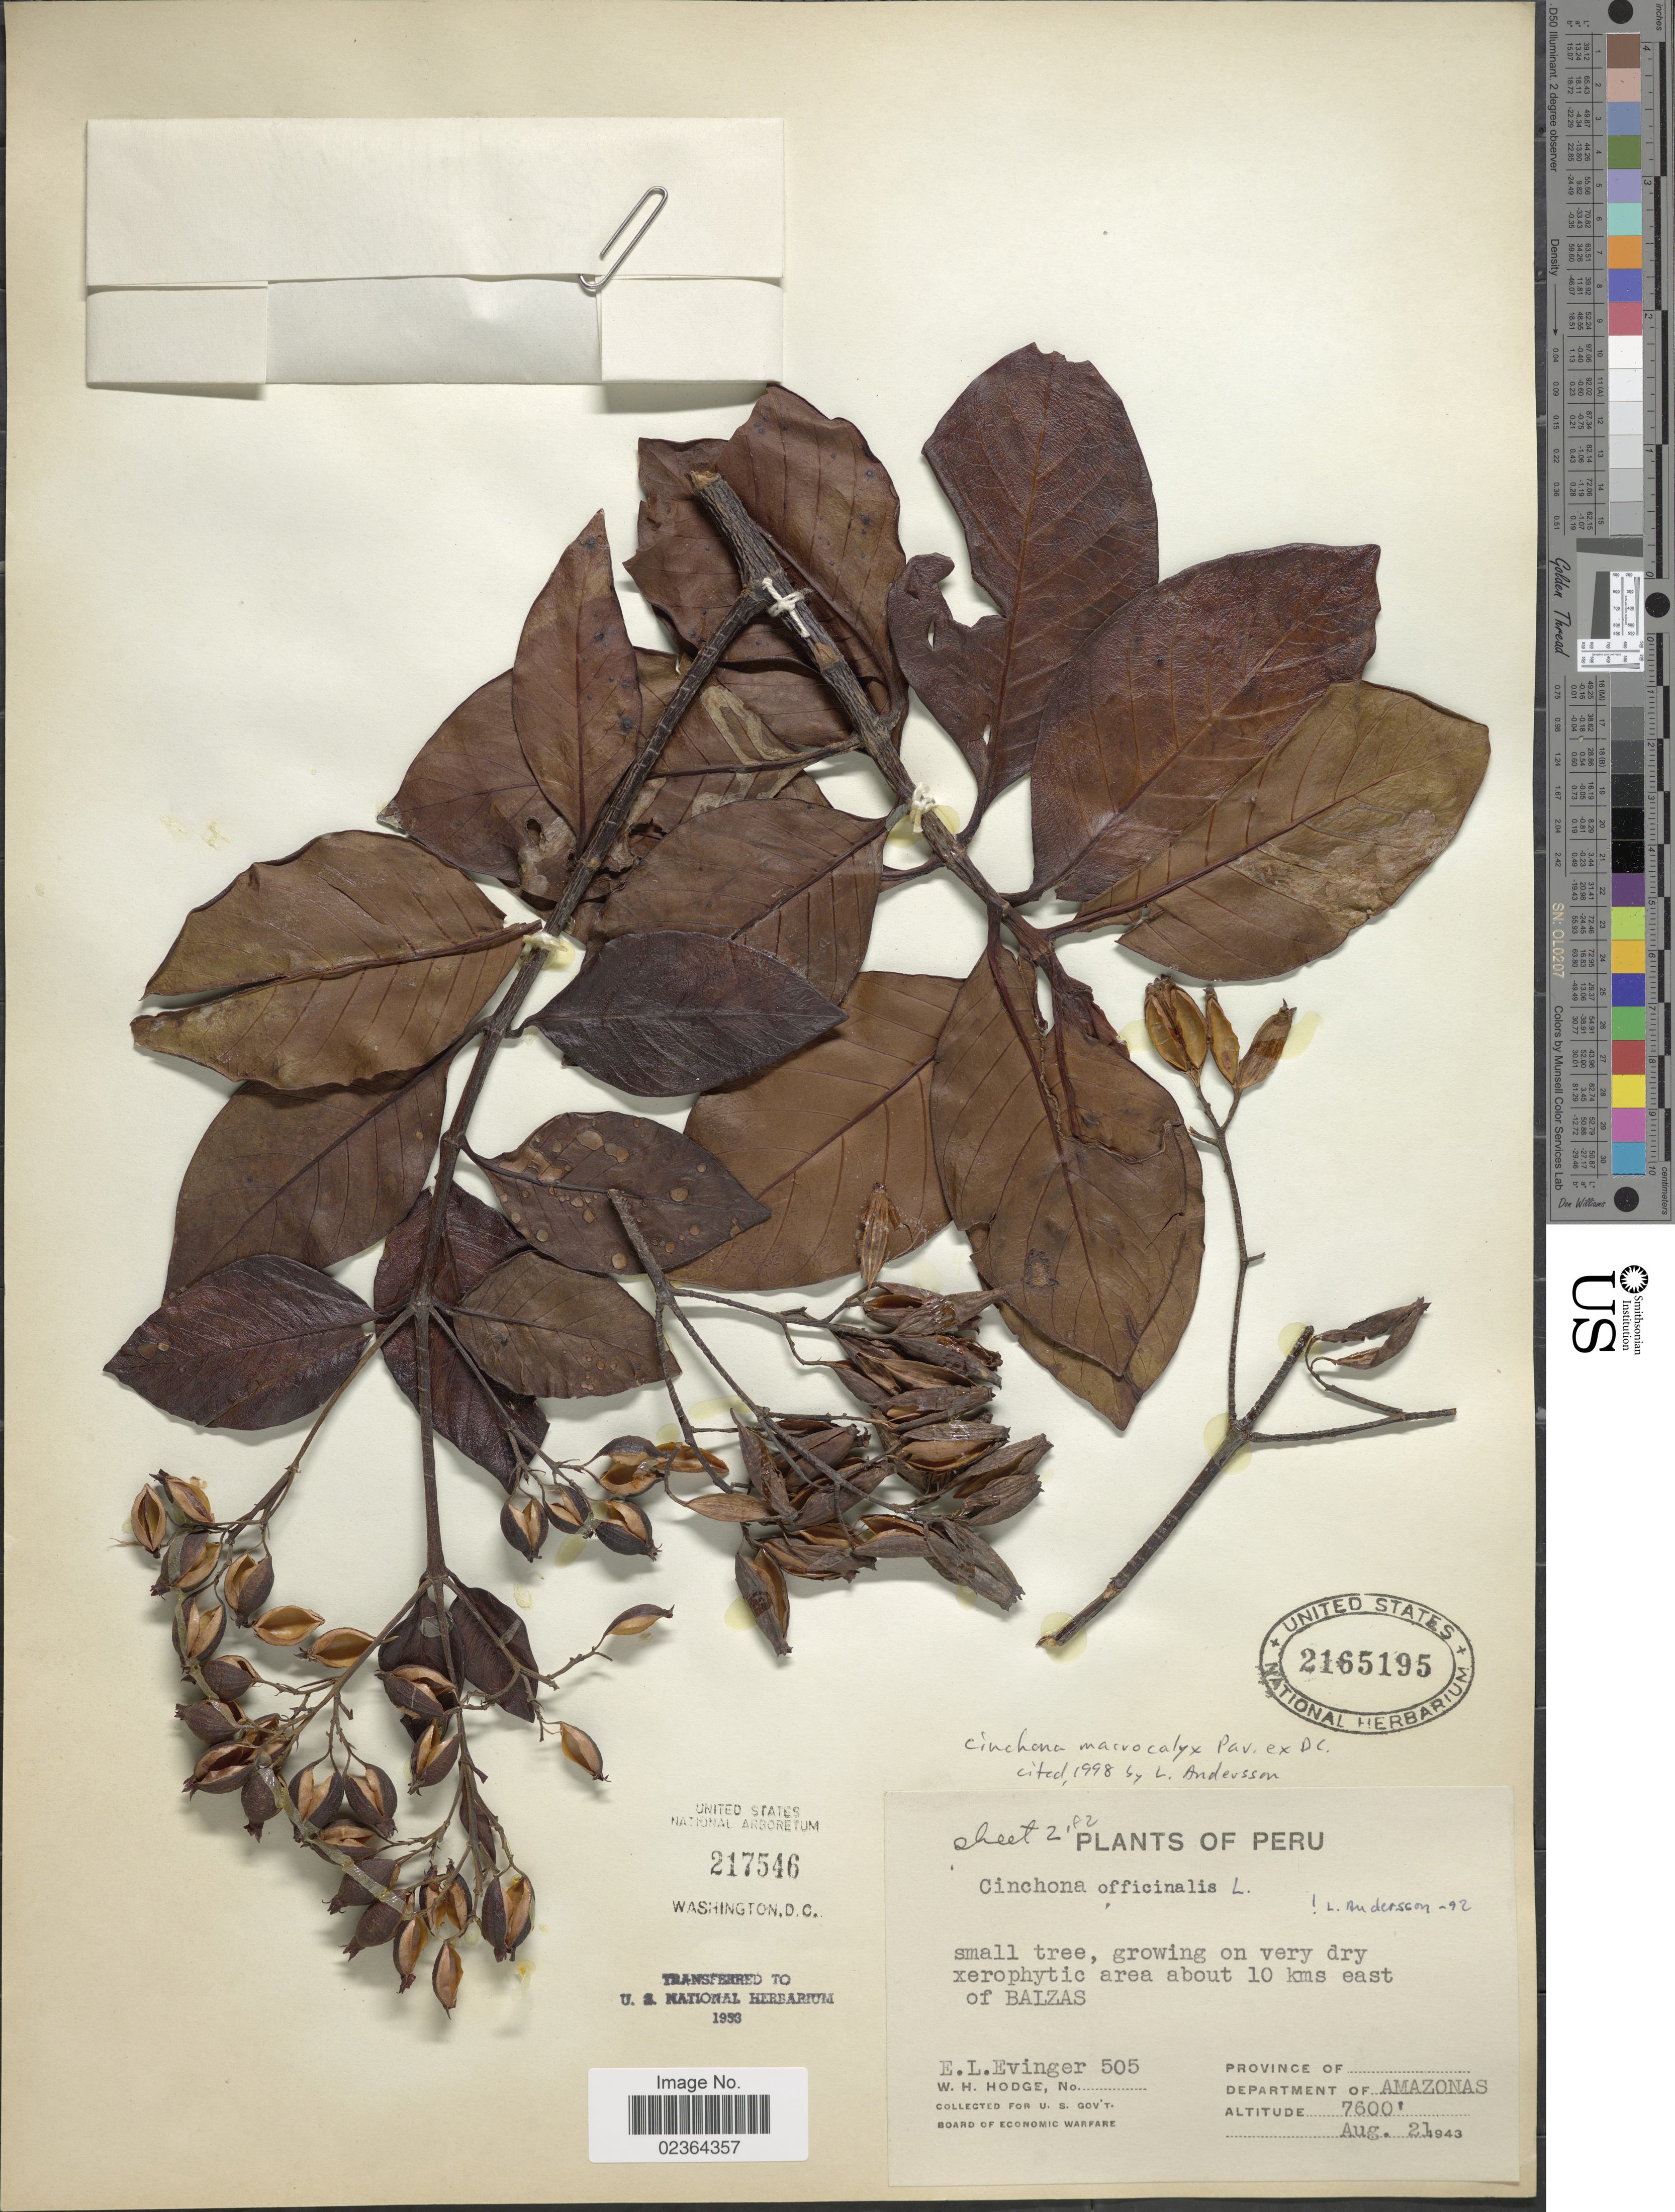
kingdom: Plantae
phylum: Tracheophyta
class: Magnoliopsida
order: Gentianales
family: Rubiaceae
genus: Cinchona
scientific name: Cinchona macrocalyx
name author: Pav. ex DC.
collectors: E. Evinger & W. Hodge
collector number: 505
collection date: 1943-08-21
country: Peru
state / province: Amazonas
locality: About 10 kms east of Balzas, Department of Amazonas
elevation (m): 2316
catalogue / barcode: US 2165195